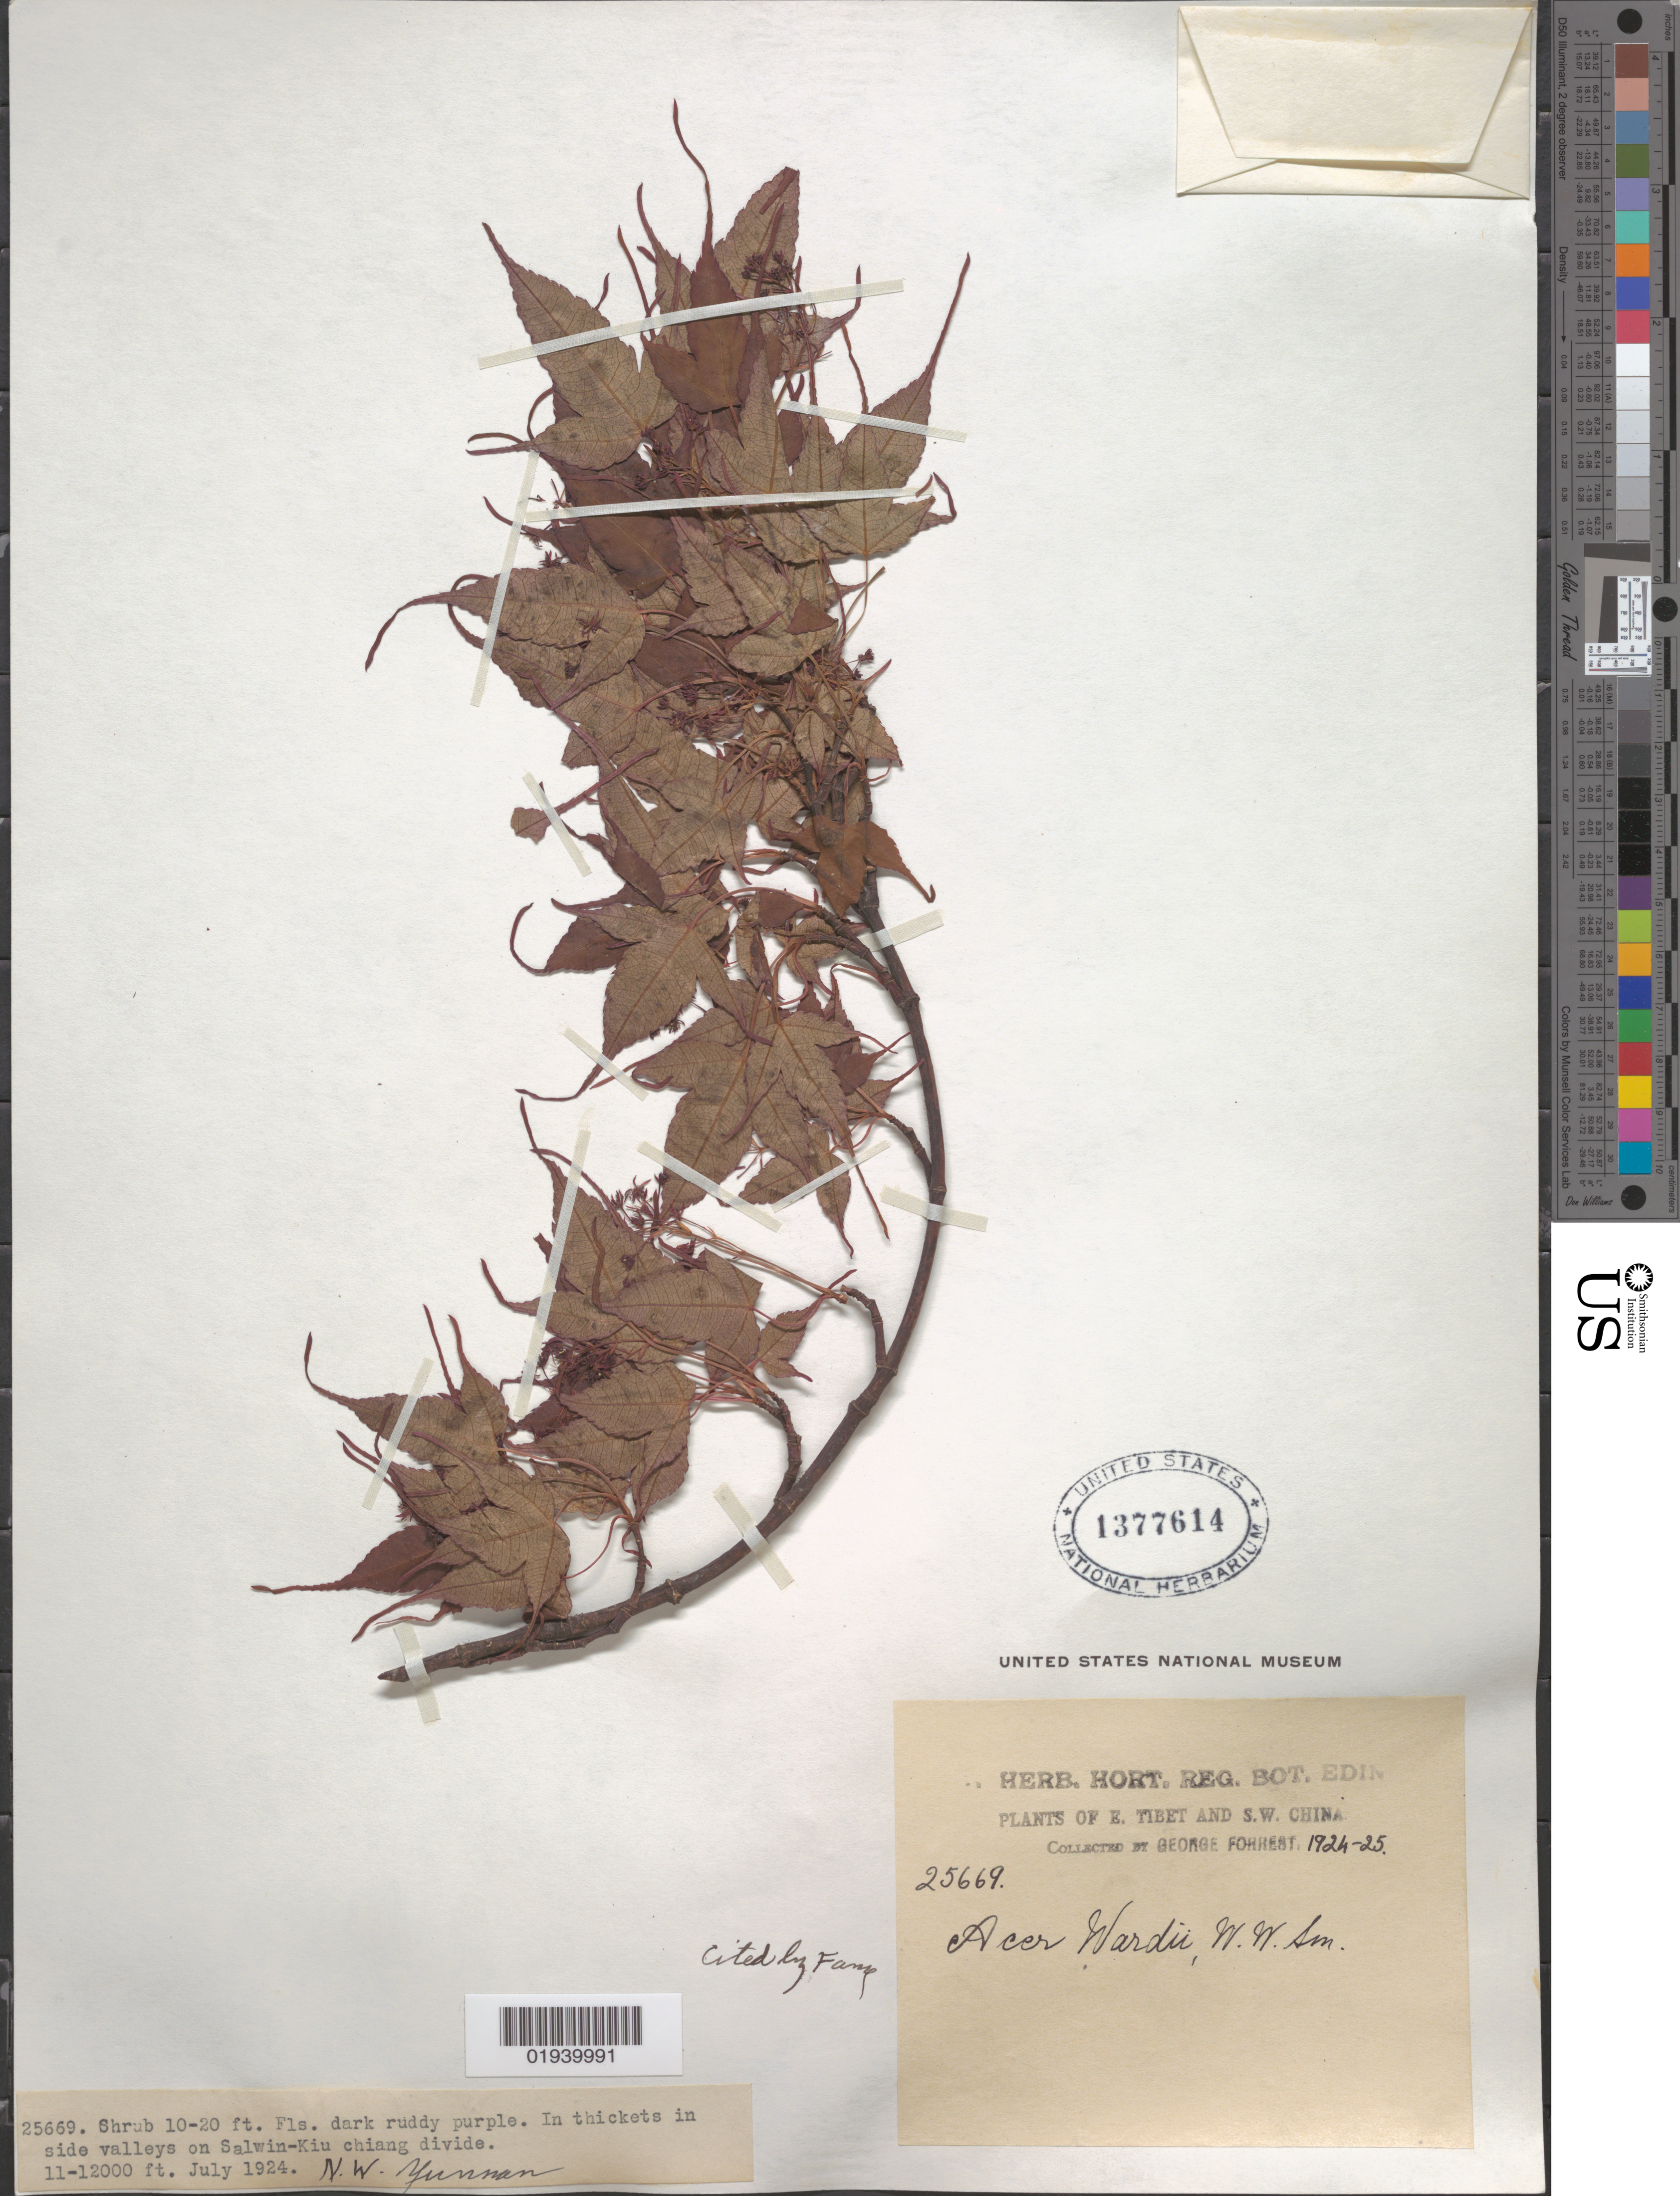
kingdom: Plantae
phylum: Tracheophyta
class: Magnoliopsida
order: Sapindales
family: Sapindaceae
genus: Acer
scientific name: Acer wardii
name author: W.W. Sm.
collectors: G. Forrest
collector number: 25669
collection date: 1924/1925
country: China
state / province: Yunnan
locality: Salwin-Kui divide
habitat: In thickets and side valleys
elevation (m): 3353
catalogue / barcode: US 1377614